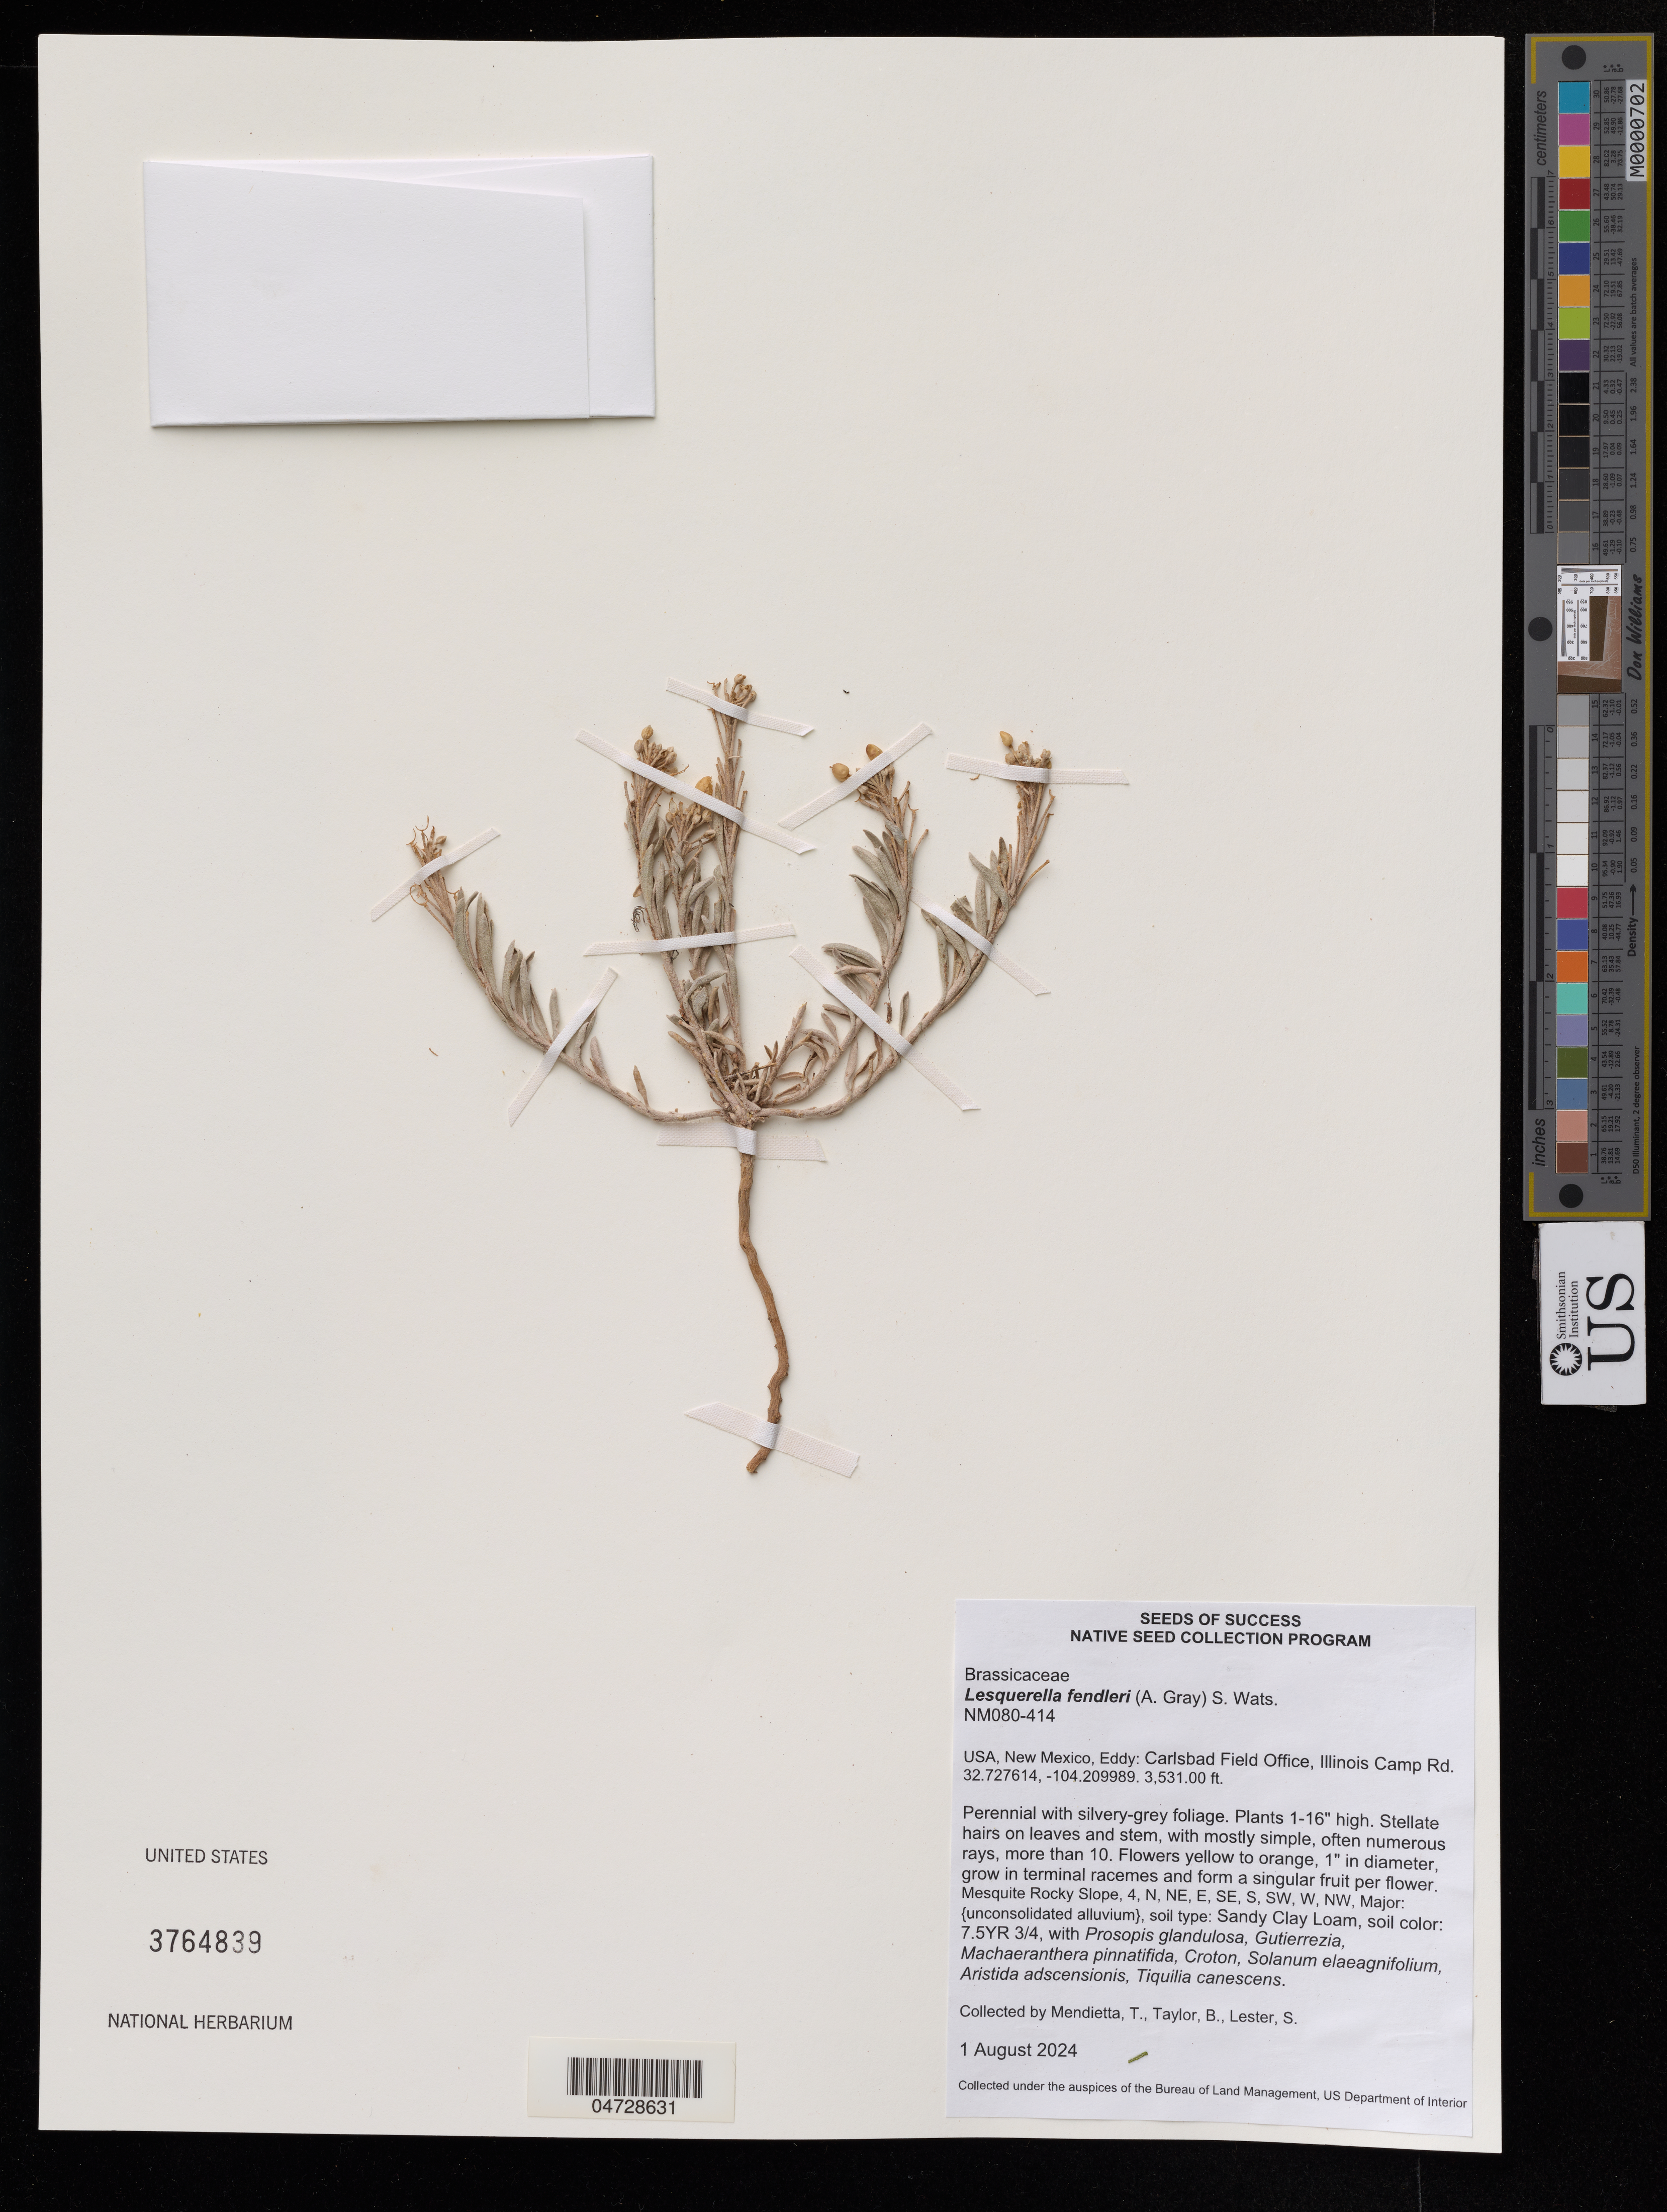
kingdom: Plantae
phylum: Tracheophyta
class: Magnoliopsida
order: Brassicales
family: Brassicaceae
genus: Lesquerella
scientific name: Lesquerella fendleri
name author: (A. Gray) S. Watson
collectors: T. Mendietta & B. Taylor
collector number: NM080-414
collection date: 2024-08-01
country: United States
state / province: New Mexico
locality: Eddy: Carlsbad Field Office, Illinois Camp Rd.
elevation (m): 1076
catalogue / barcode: US 3764839